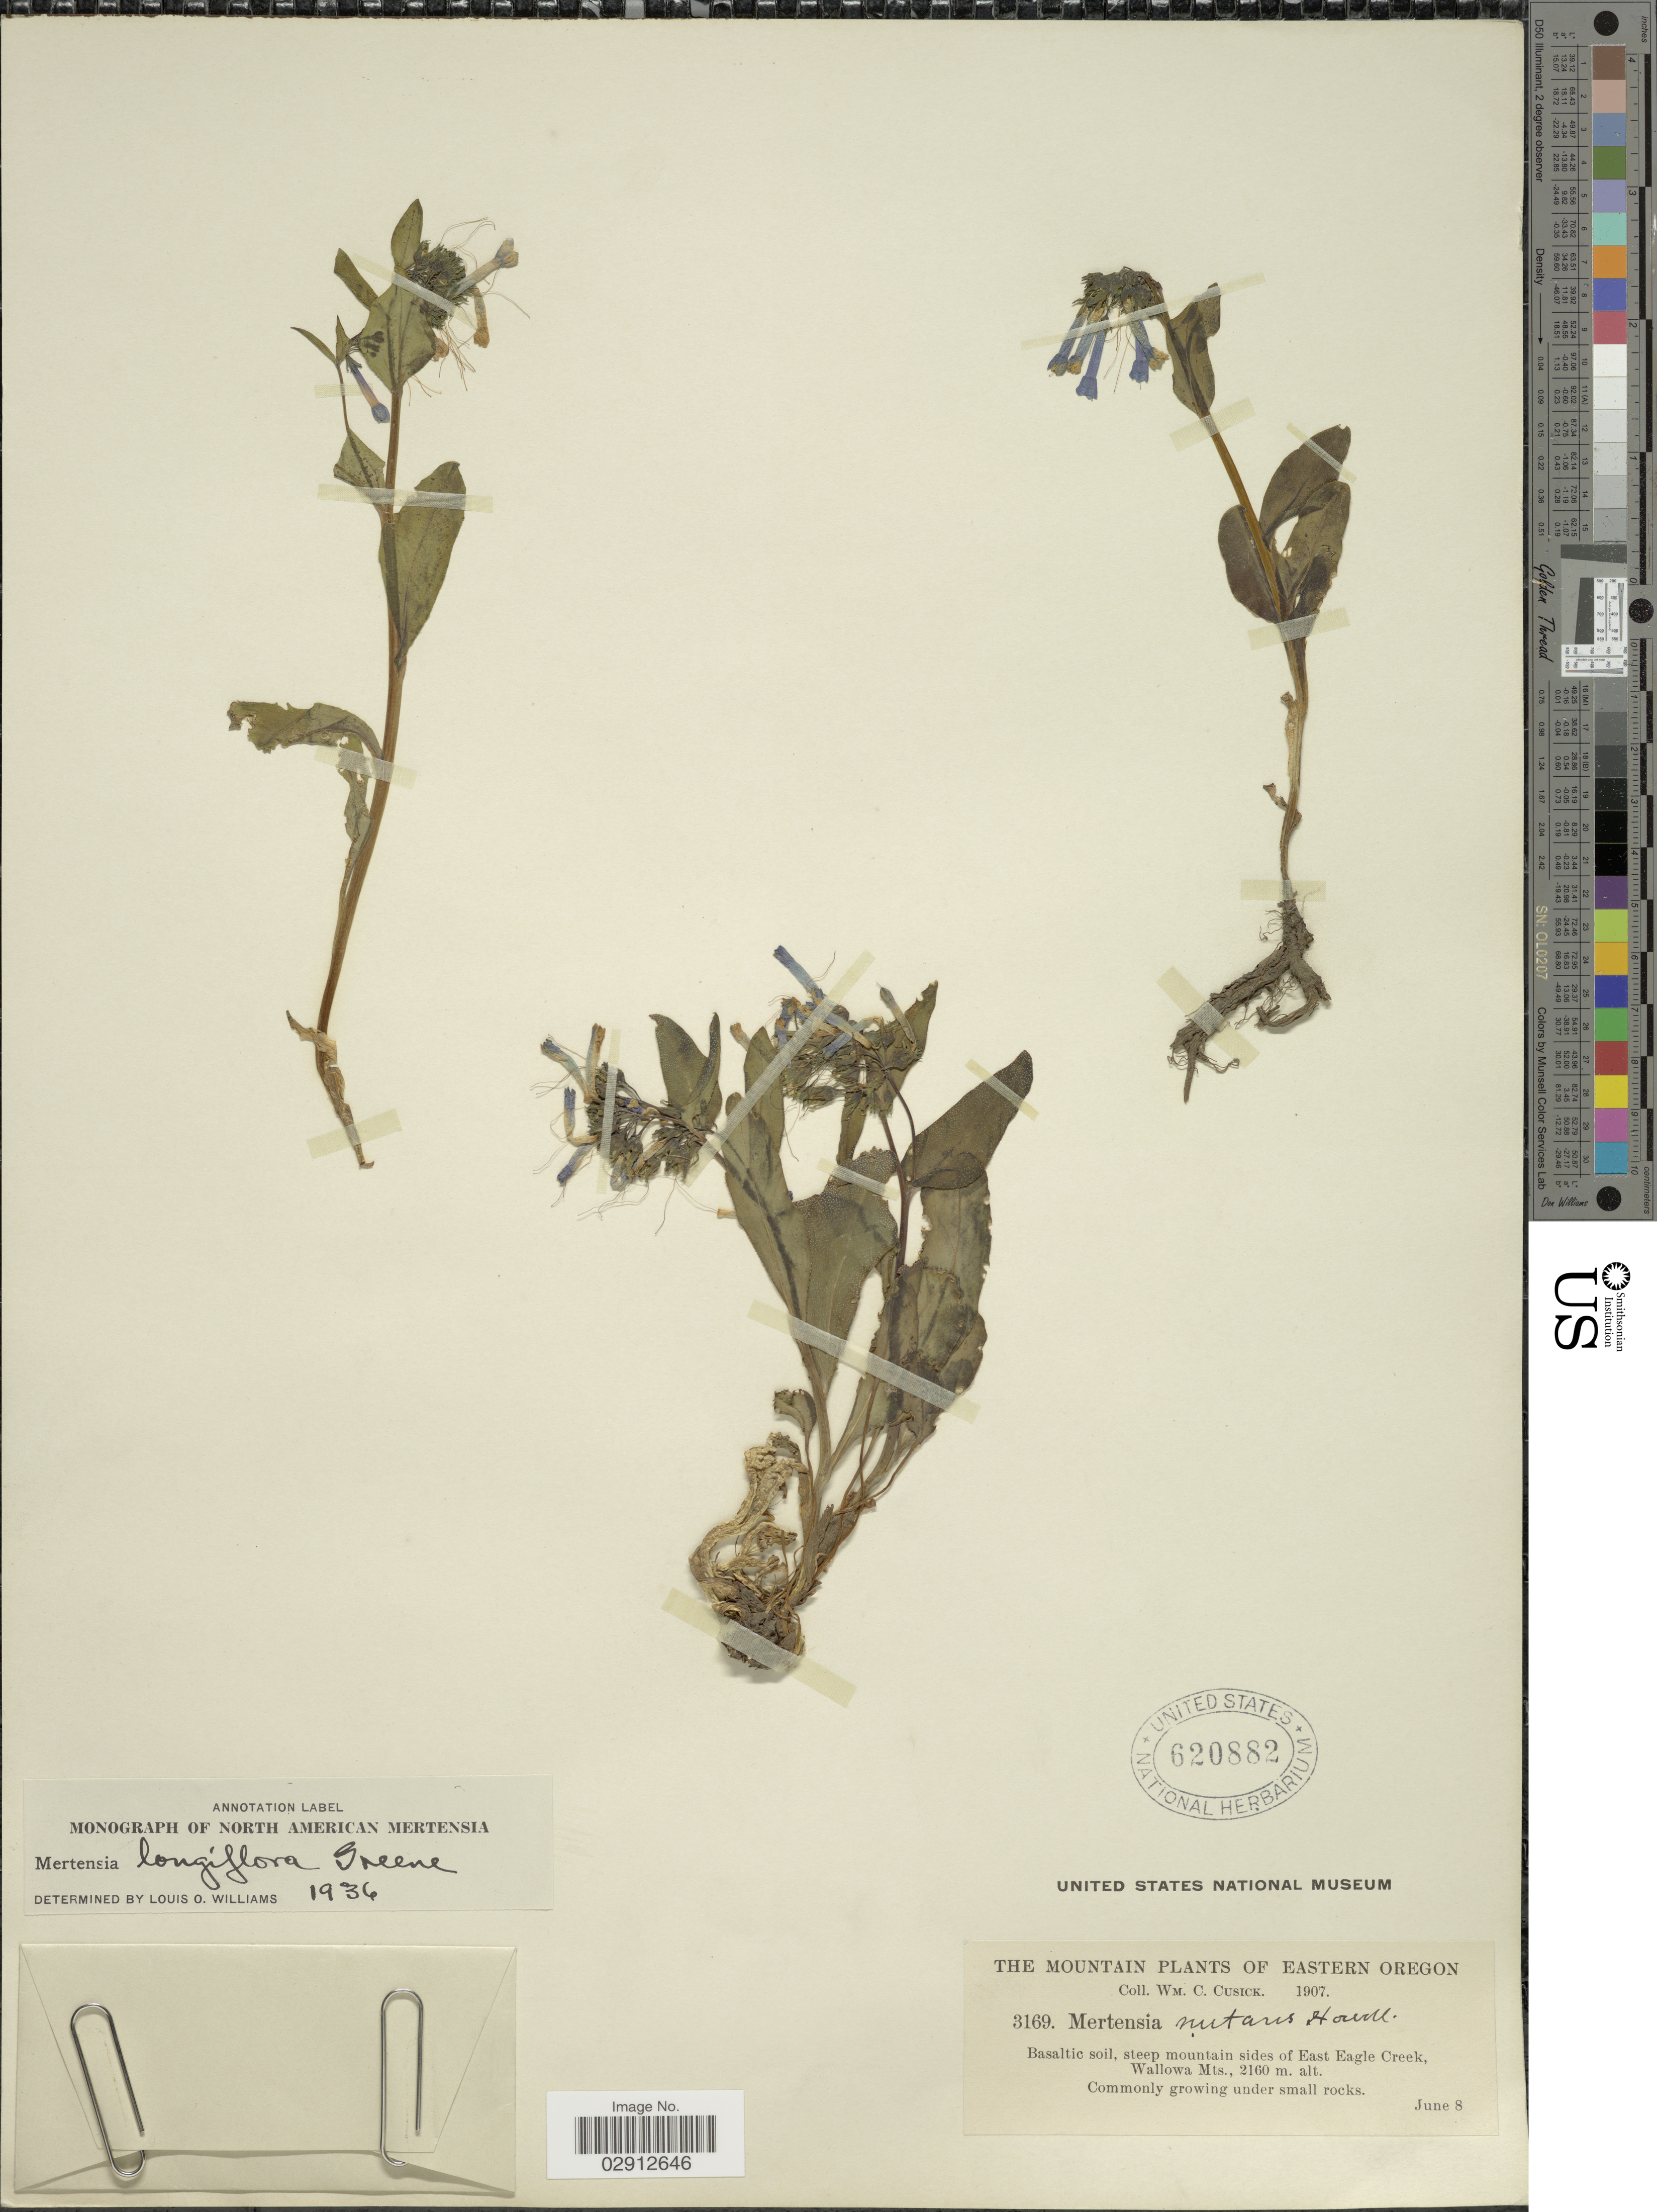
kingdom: Plantae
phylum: Tracheophyta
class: Magnoliopsida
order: Boraginales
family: Boraginaceae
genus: Mertensia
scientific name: Mertensia longiflora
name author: Rydb.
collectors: W. C. Cusick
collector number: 3169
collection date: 1907-06-08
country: United States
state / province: Oregon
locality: The Mountain, Eastern Oregon, steep mountain sides of East Eagle Creek, Wallowa Mts.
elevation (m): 2160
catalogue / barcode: US 620882